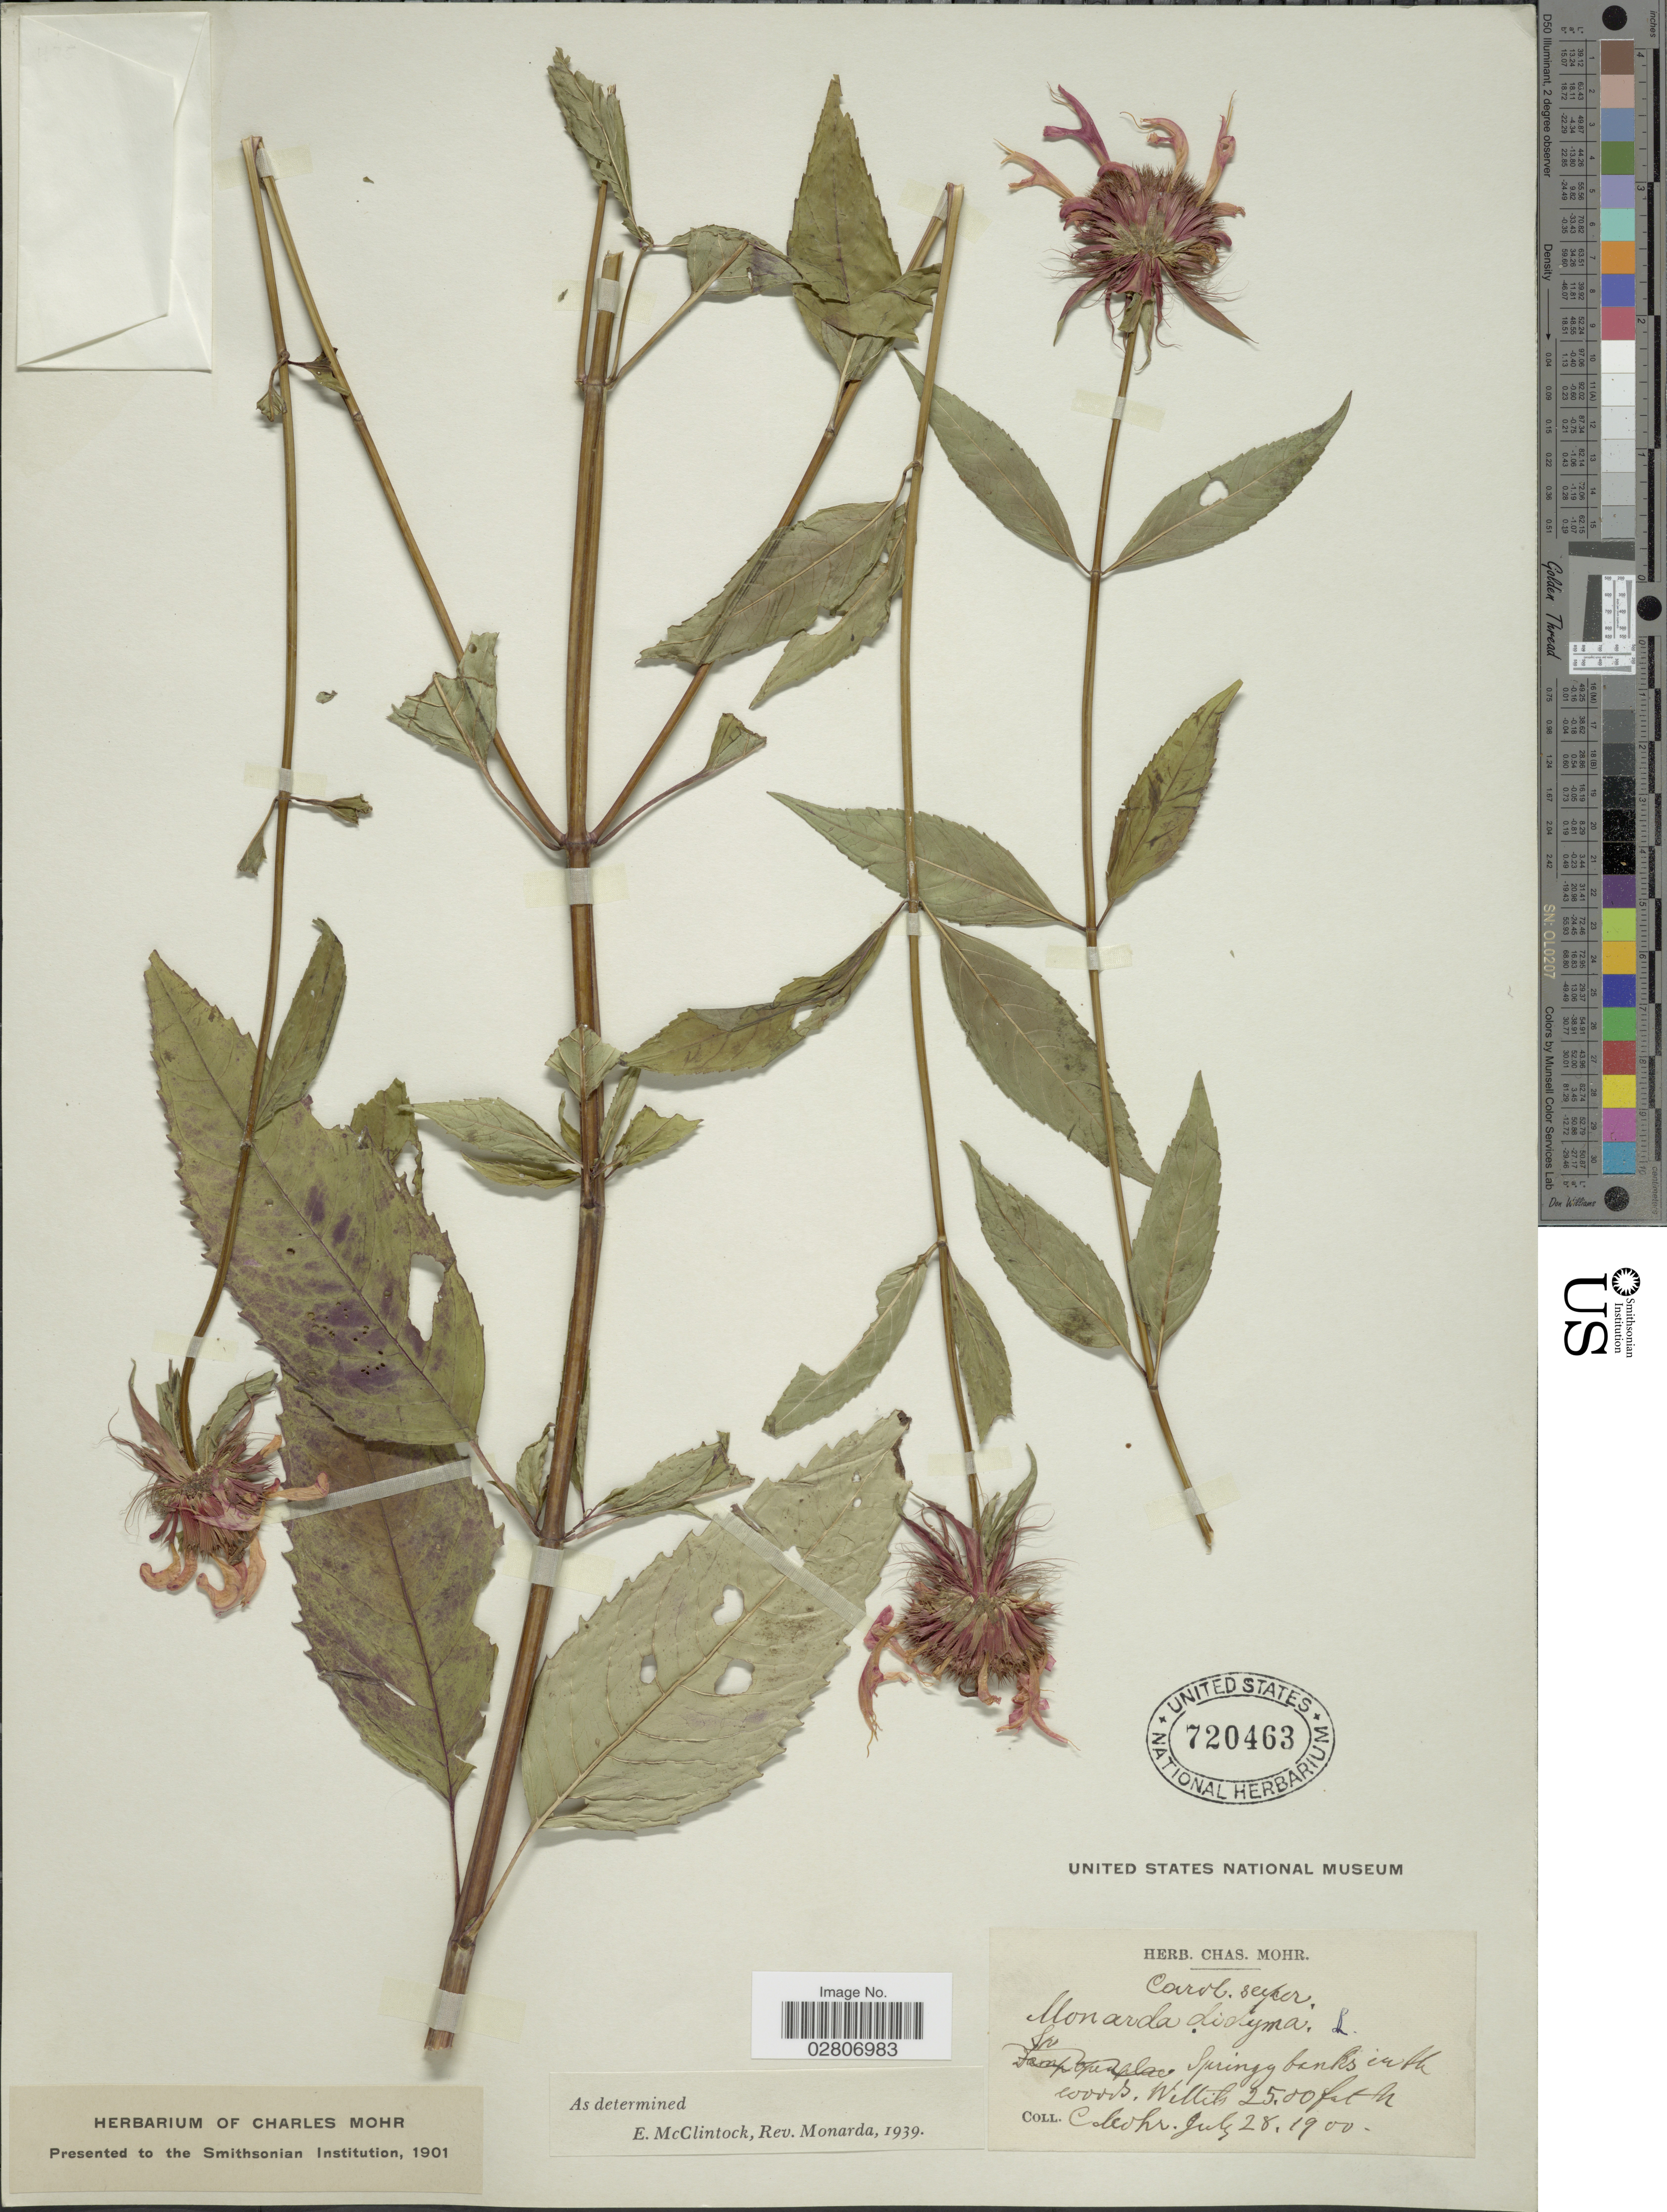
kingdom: Plantae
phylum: Tracheophyta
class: Magnoliopsida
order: Lamiales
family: Lamiaceae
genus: Monarda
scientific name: Monarda didyma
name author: L.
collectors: Mohr, C. T. (herbarium)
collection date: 1900-07-28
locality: Springy banks with [interpreted] woods, Willith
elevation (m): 762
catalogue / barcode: US 720463